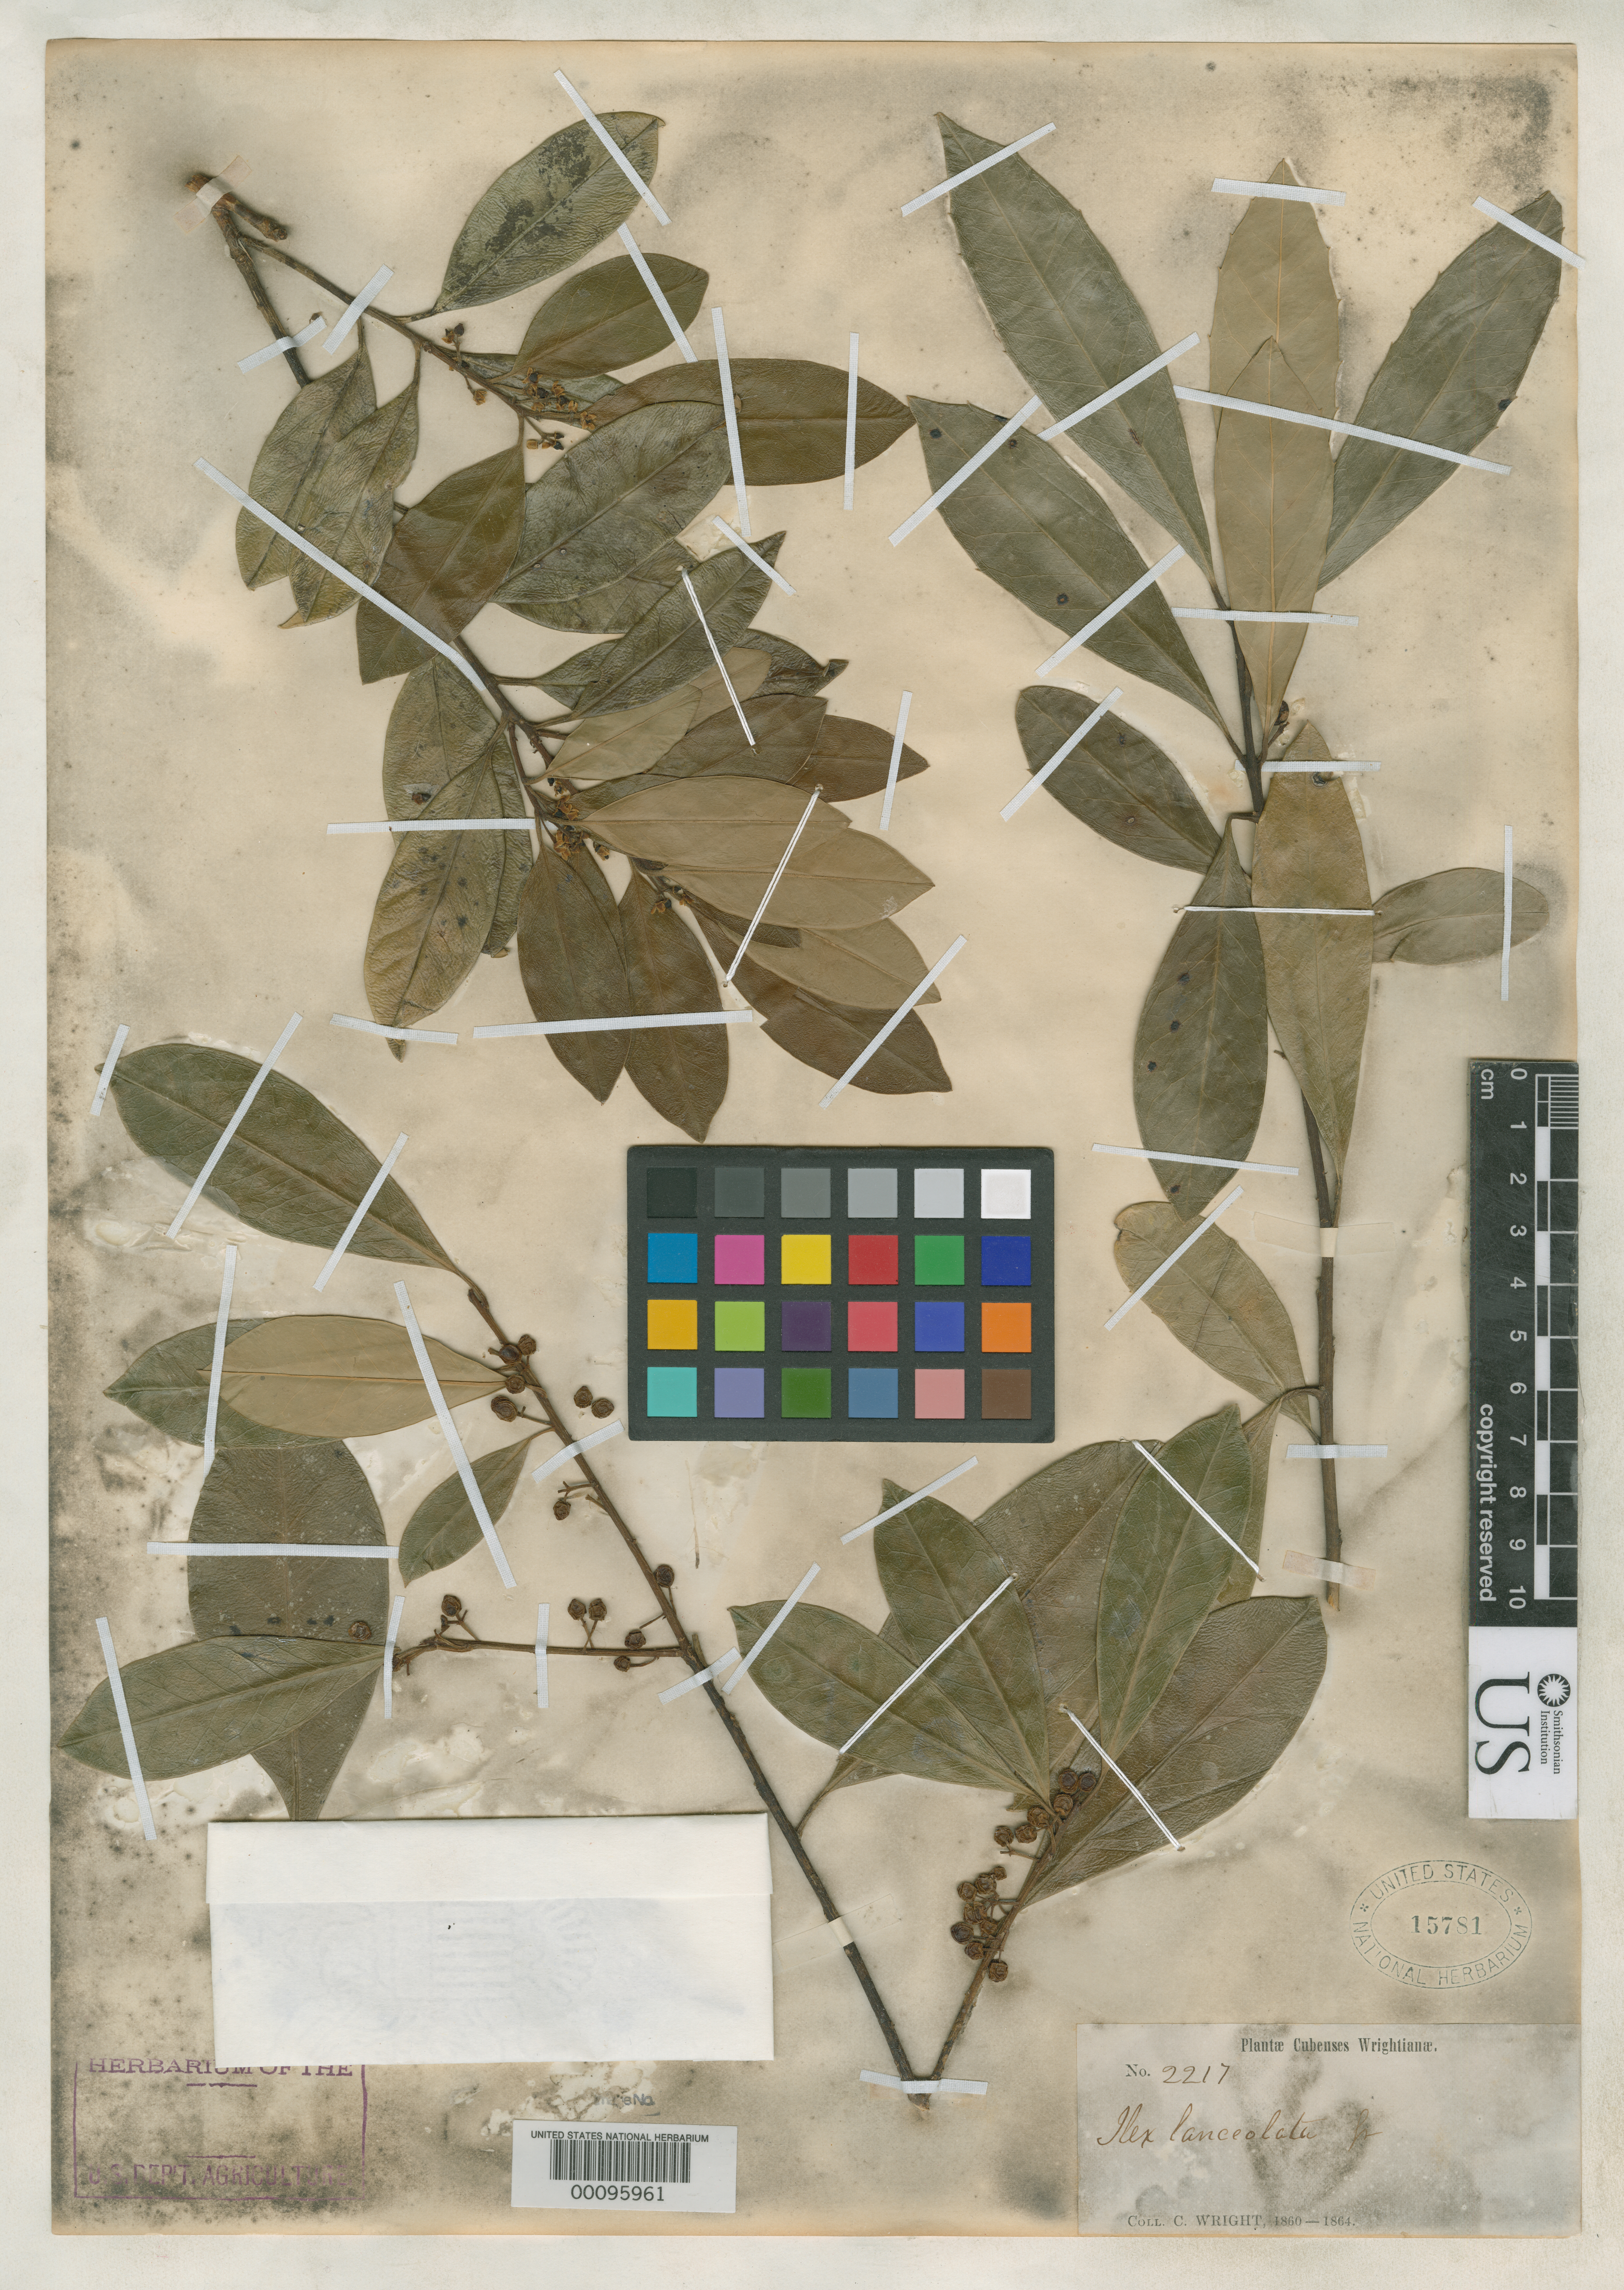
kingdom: Plantae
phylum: Tracheophyta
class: Magnoliopsida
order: Aquifoliales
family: Aquifoliaceae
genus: Ilex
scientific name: Ilex lanceolata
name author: Griseb.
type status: Isotype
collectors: C. Wright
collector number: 2217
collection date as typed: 1860 to -- --- 1864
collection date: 1860/1864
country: Cuba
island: Greater Antilles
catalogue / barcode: US 15781